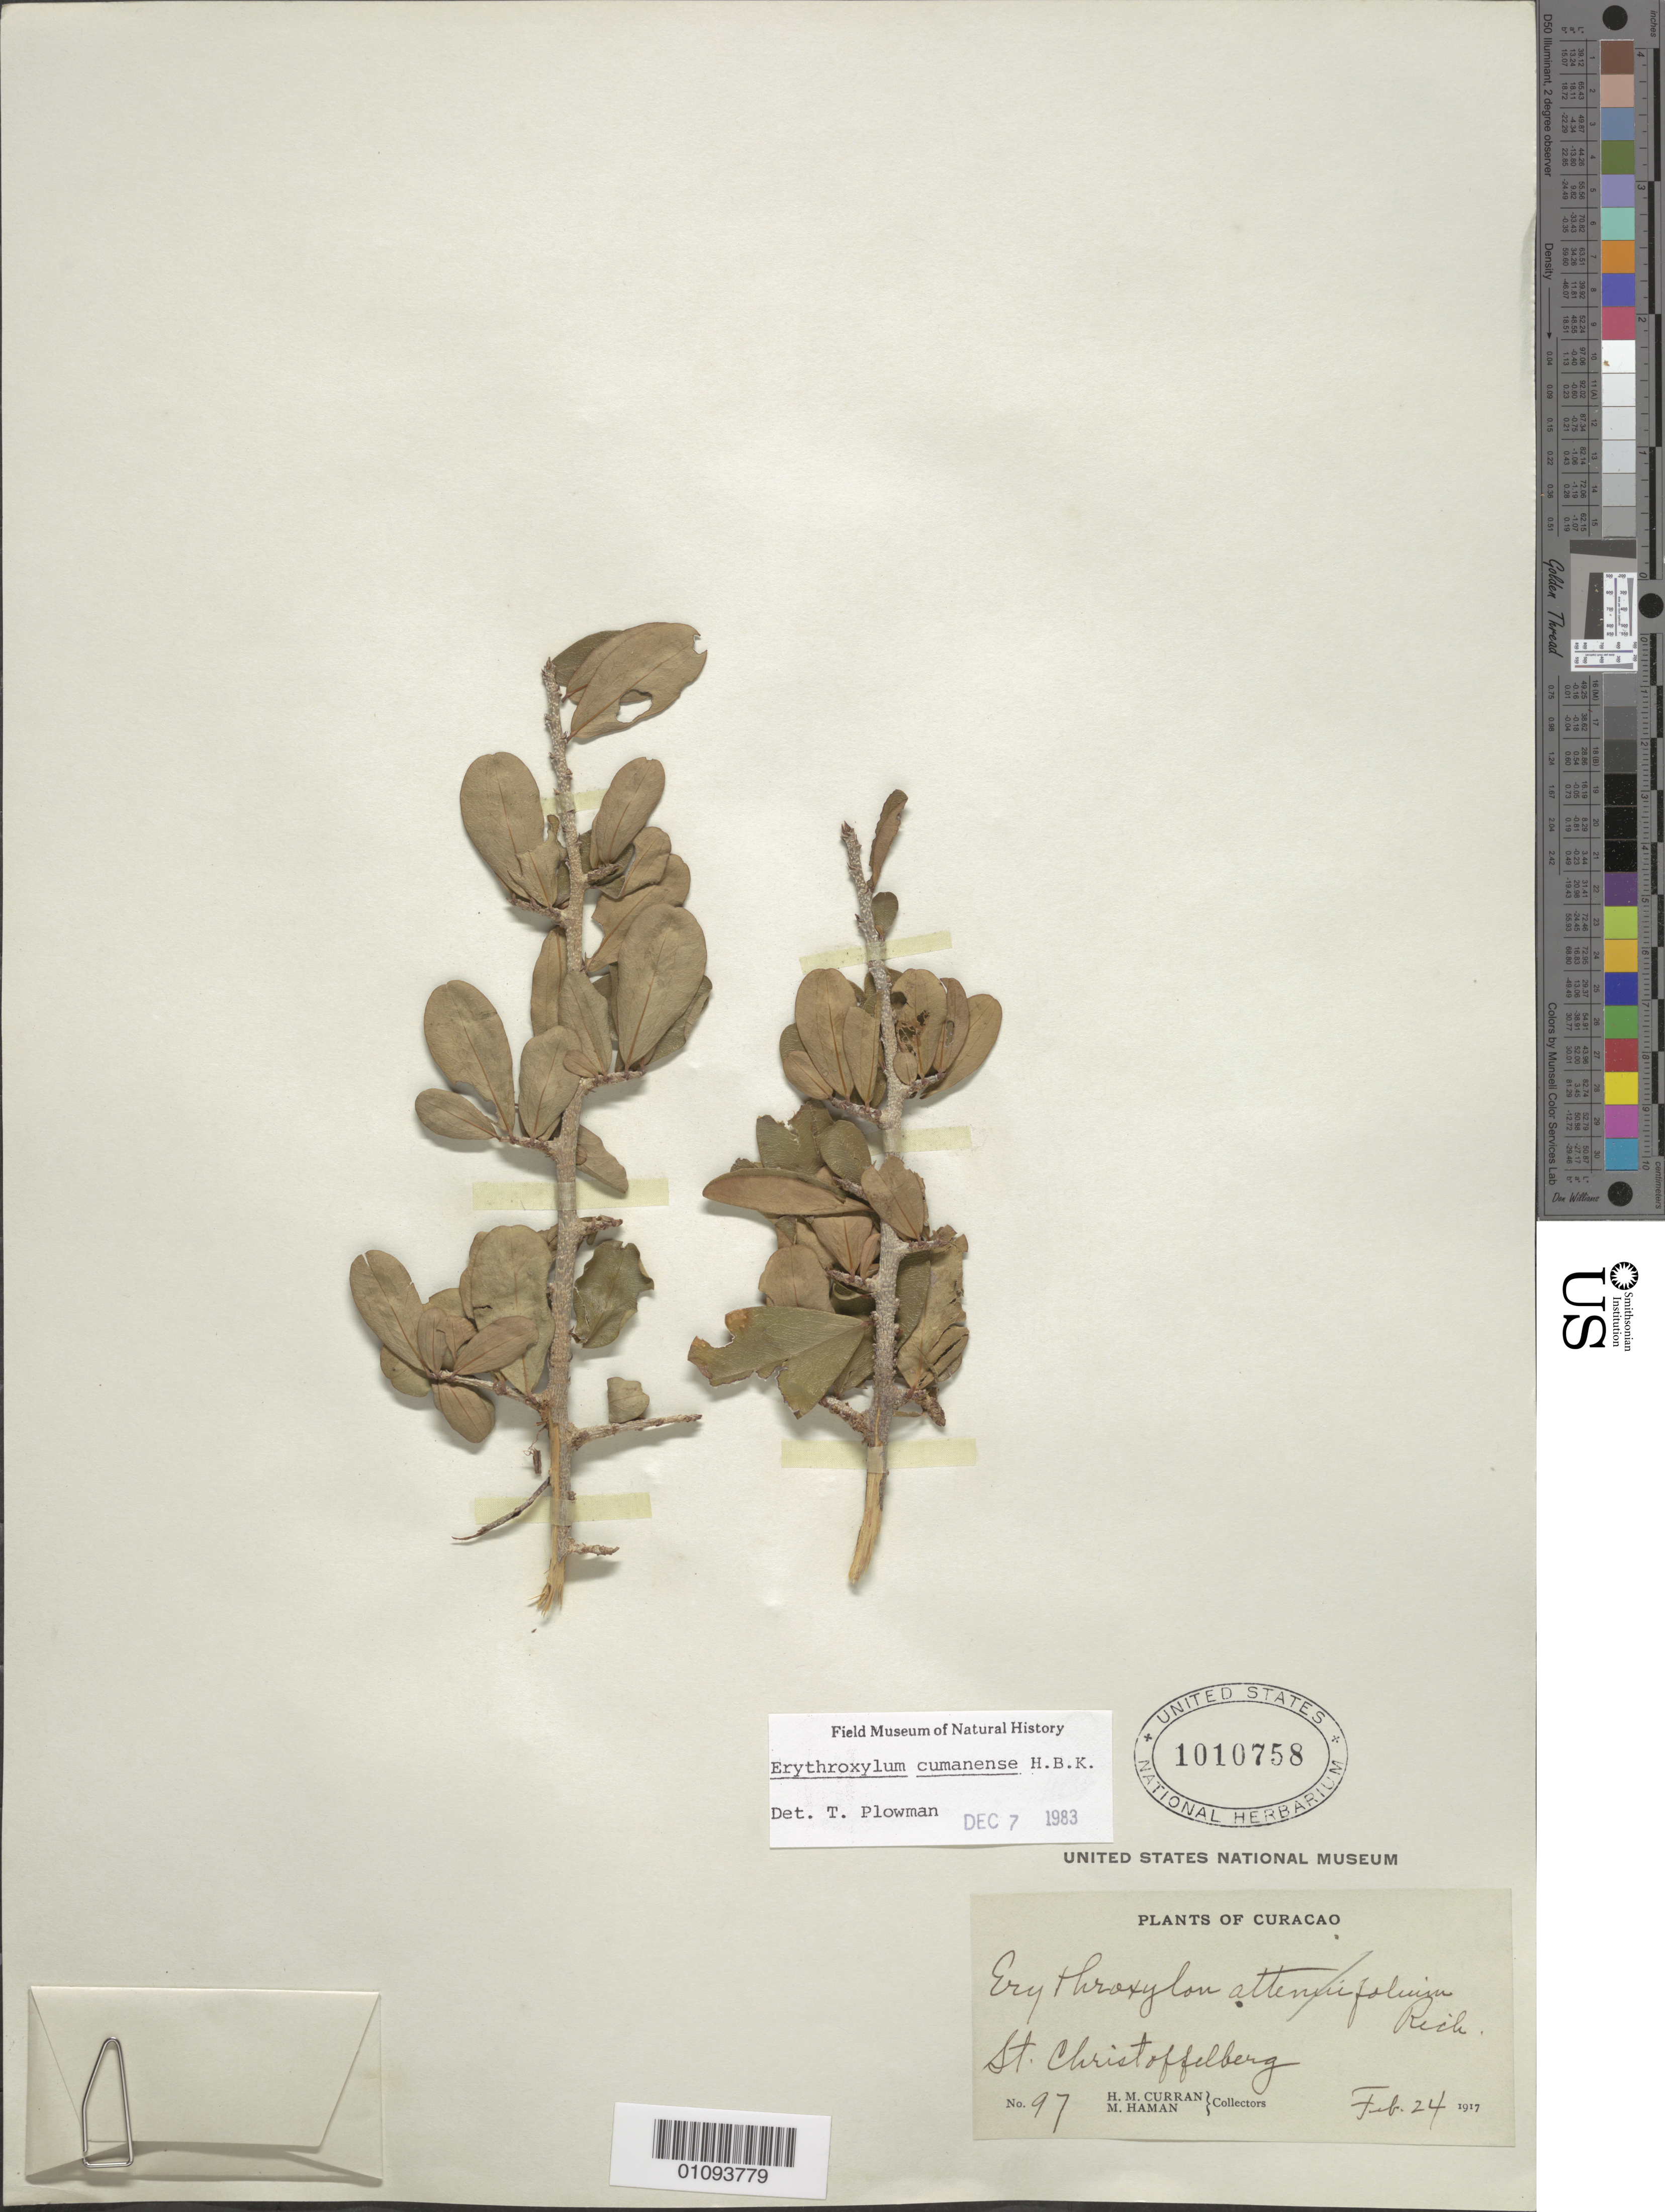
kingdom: Plantae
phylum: Tracheophyta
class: Magnoliopsida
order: Malpighiales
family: Erythroxylaceae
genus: Erythroxylum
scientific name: Erythroxylum cumanense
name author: Kunth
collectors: H. M. Curran & M. Haman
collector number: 97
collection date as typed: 24 Feb 1917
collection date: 1917-02-24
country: Curaçao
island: Curaçao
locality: St. Christoffelberg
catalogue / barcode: US 1010758